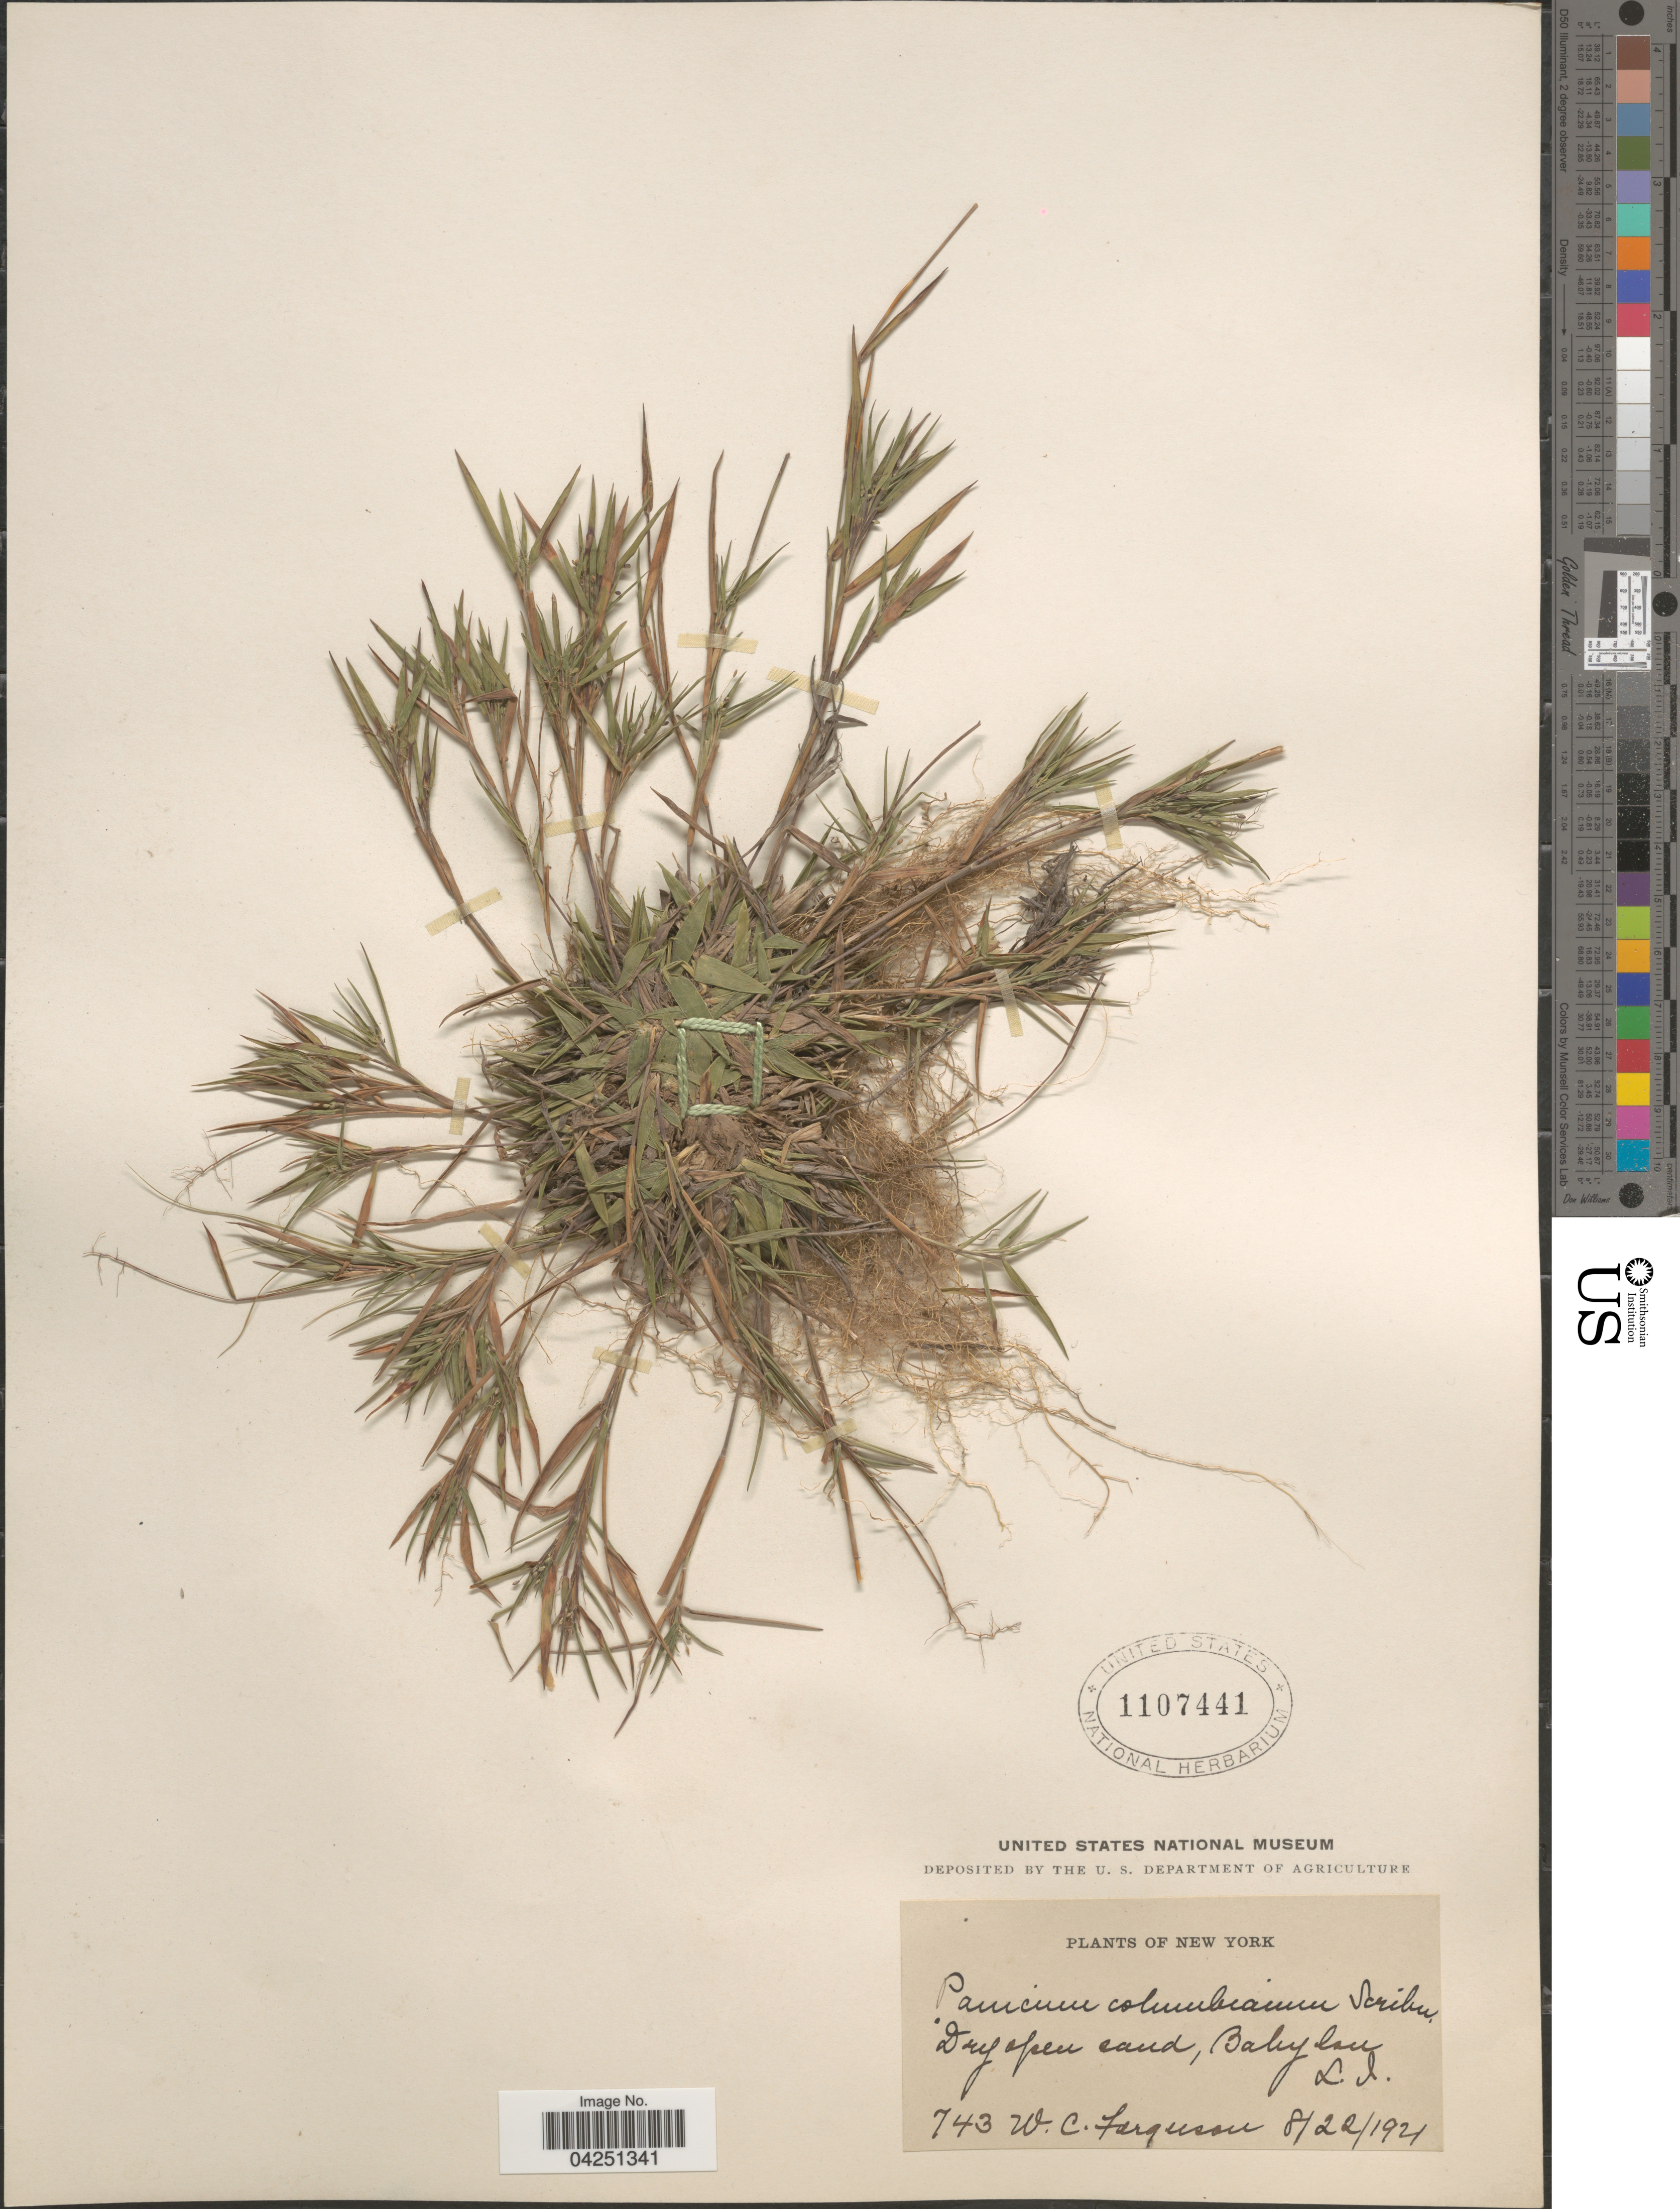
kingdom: Plantae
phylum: Tracheophyta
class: Liliopsida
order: Poales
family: Poaceae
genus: Dichanthelium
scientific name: Dichanthelium acuminatum var. acuminatum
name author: (Sw.) Gould & C.A. Clark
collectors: W. Ferguson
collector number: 743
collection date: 1921-08-22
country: United States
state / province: New York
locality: Dry open sand, Babylon. L.I.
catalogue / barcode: US 1107441